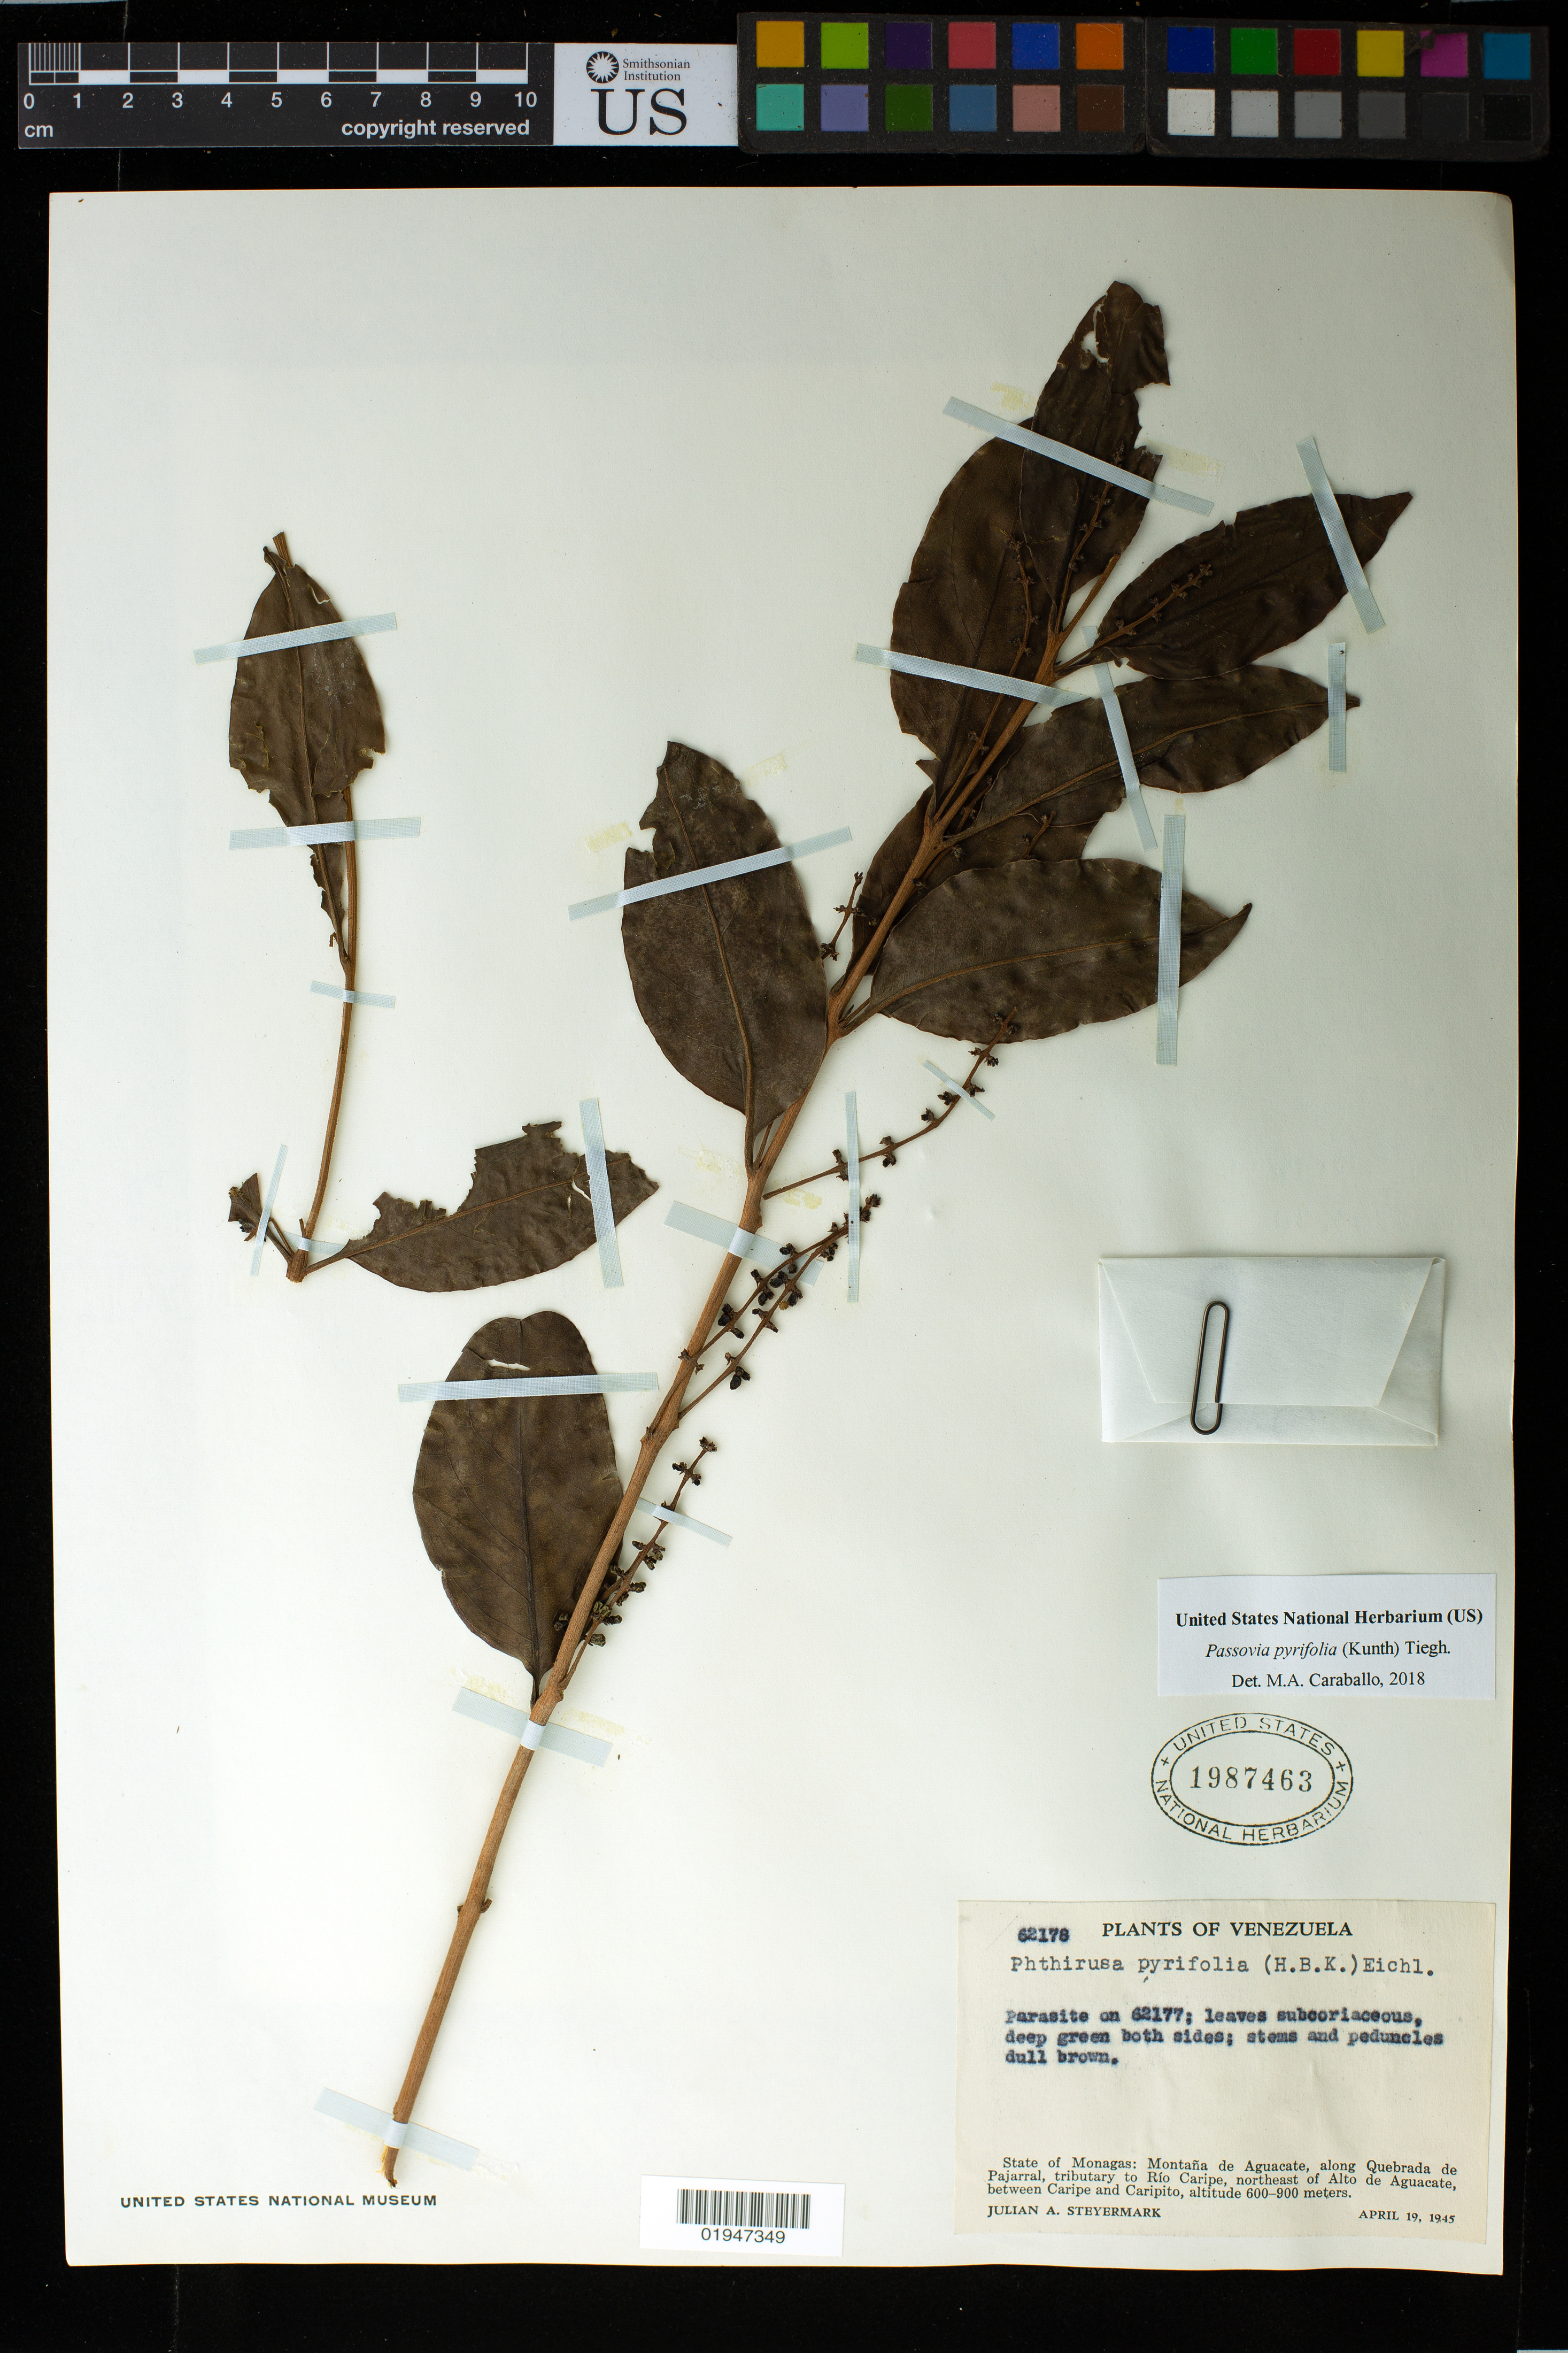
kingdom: Plantae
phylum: Tracheophyta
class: Magnoliopsida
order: Santalales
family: Loranthaceae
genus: Passovia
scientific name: Passovia pyrifolia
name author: (Kunth) Tiegh.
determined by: Caraballo-Ortiz, Marcos A., (MISS), University of Mississippi (UNITED STATES)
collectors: J. Steyermark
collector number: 62178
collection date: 1945-04-19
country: Venezuela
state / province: Monagas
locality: Montaña de Aguacate, along Quebrada de Pajarral, tributary to Río Caripe, NE of Alto de Aguacate, between Caripe and Caripito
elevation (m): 600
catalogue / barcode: US 1987463